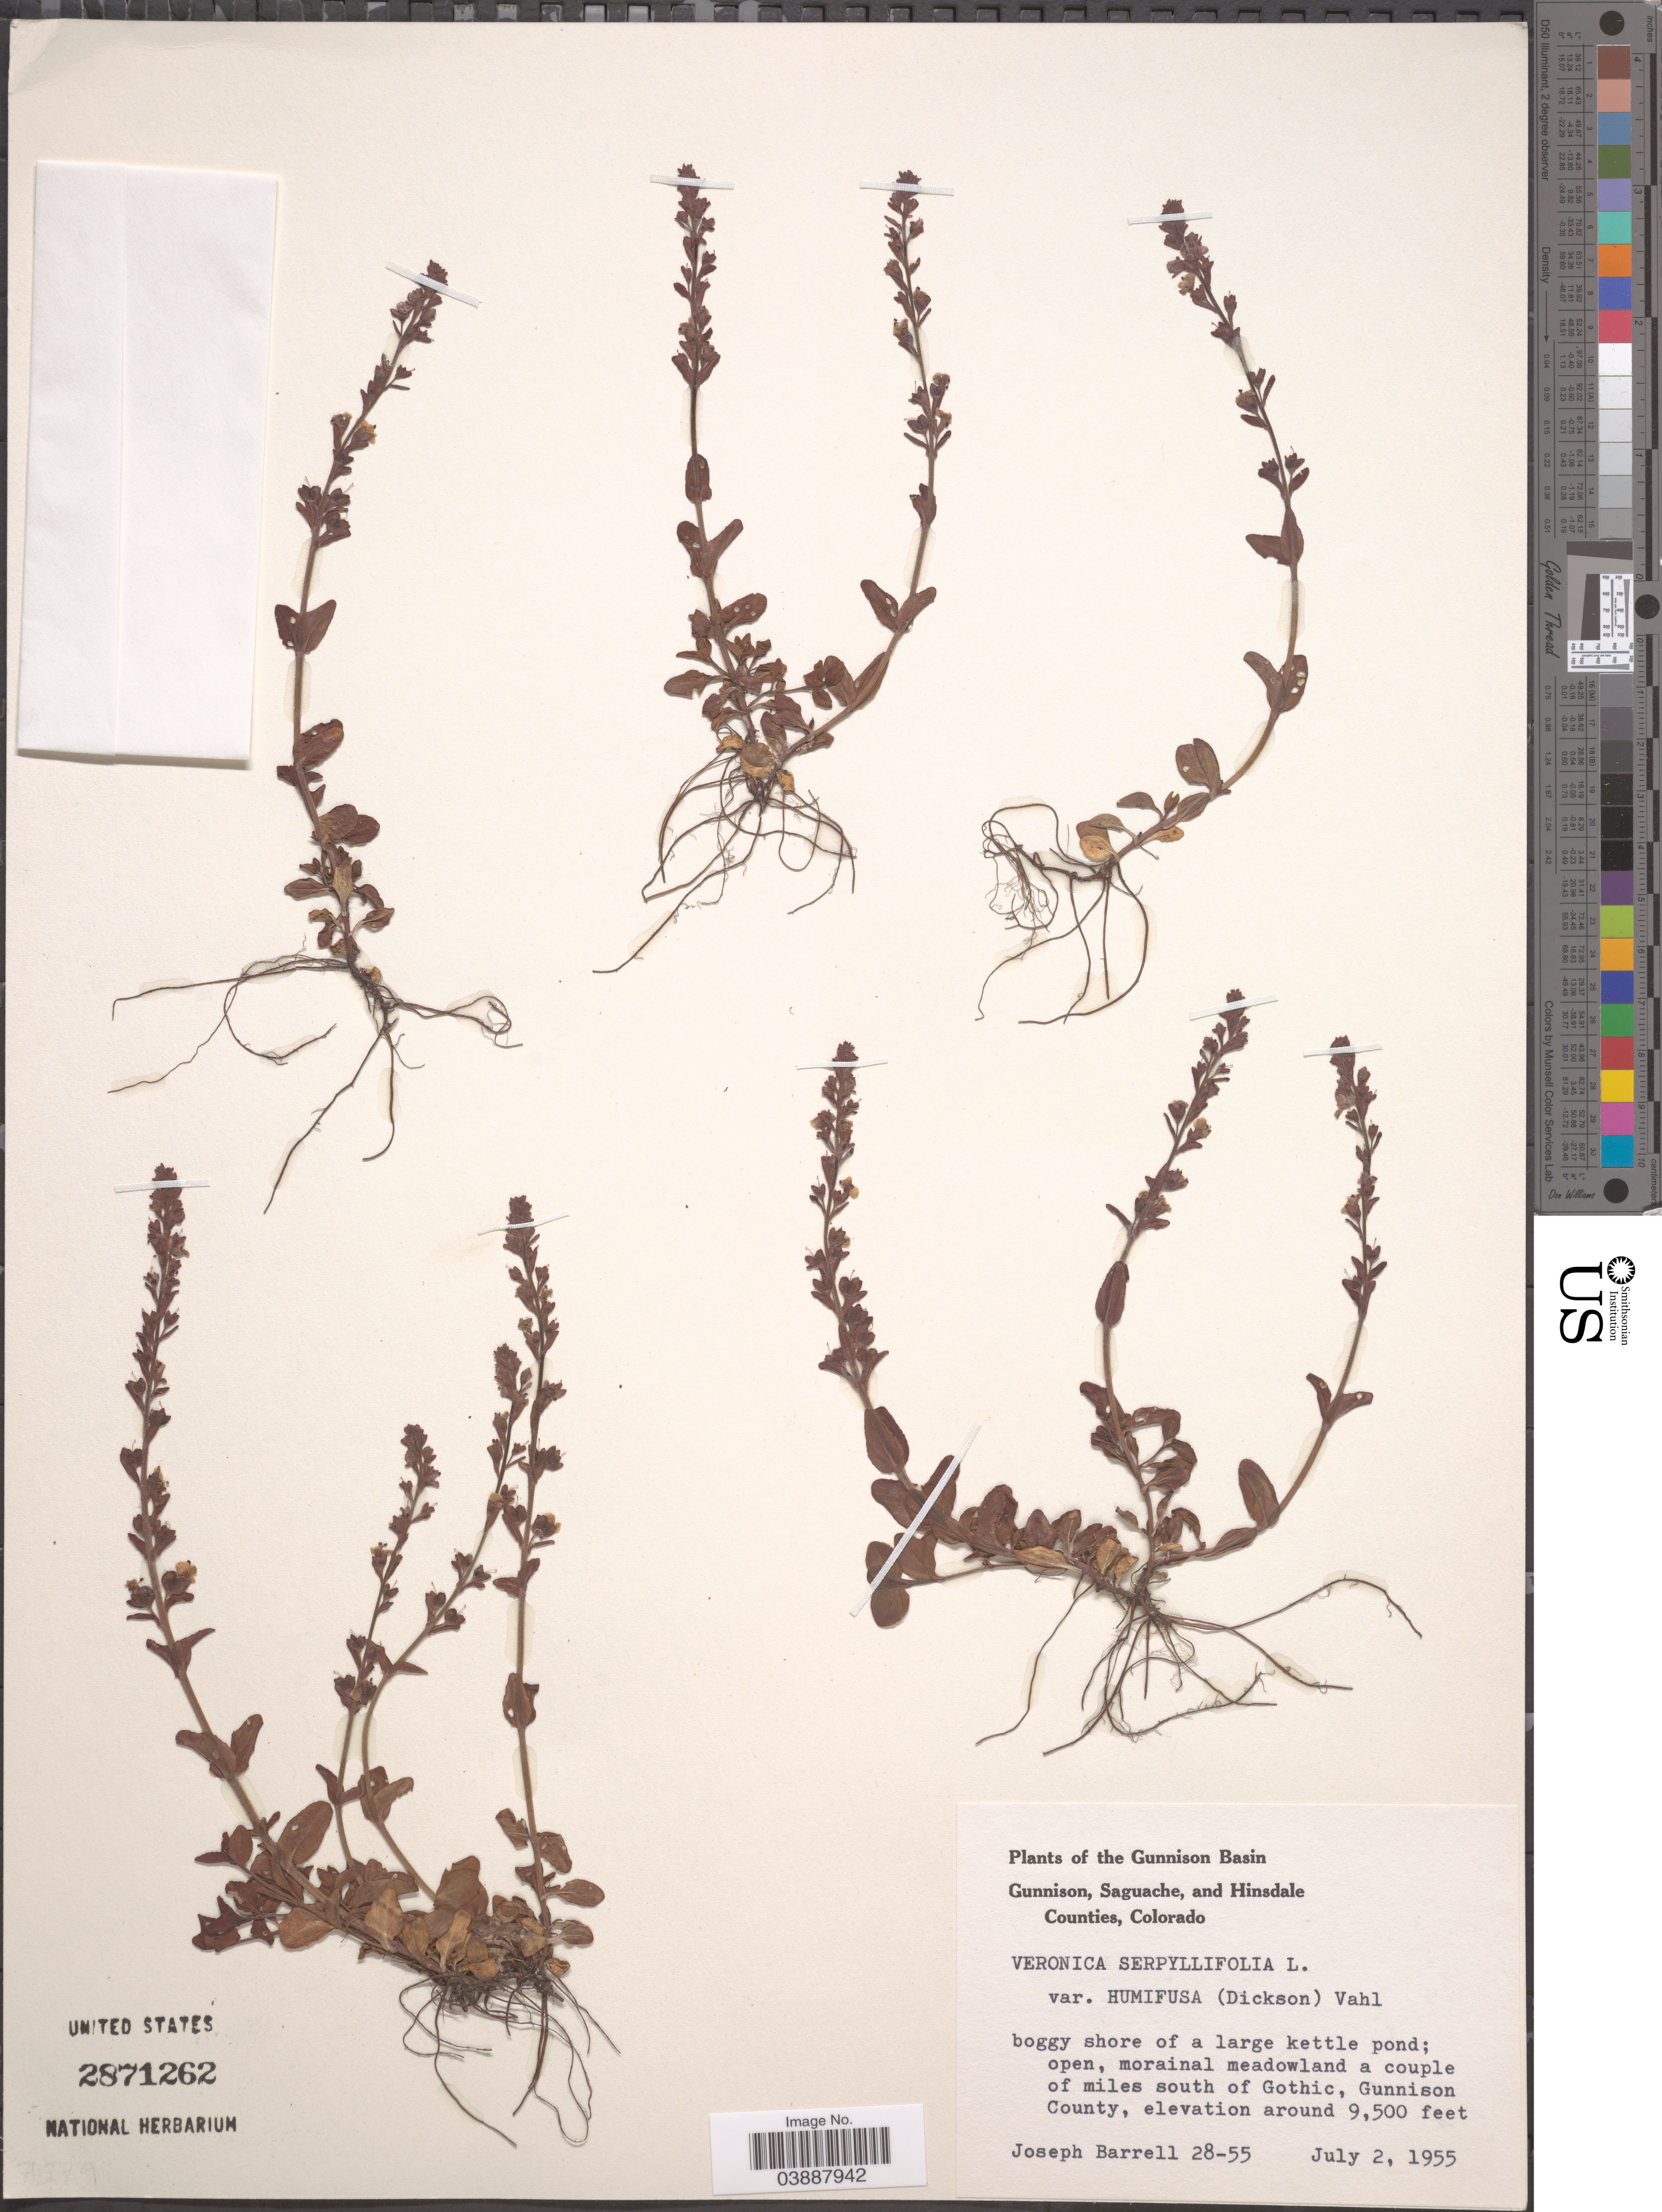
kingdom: Plantae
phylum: Tracheophyta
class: Magnoliopsida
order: Lamiales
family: Plantaginaceae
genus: Veronica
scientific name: Veronica serpyllifolia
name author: L.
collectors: J. Barrell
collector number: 28-55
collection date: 1955-07-02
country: United States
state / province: Colorado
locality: Gunnison Basin. Boggy shore of a large kettle pond; open, morainal meadowland a couple of miles south of Gothic, Gunnison County.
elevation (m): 2896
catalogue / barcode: US 2871262